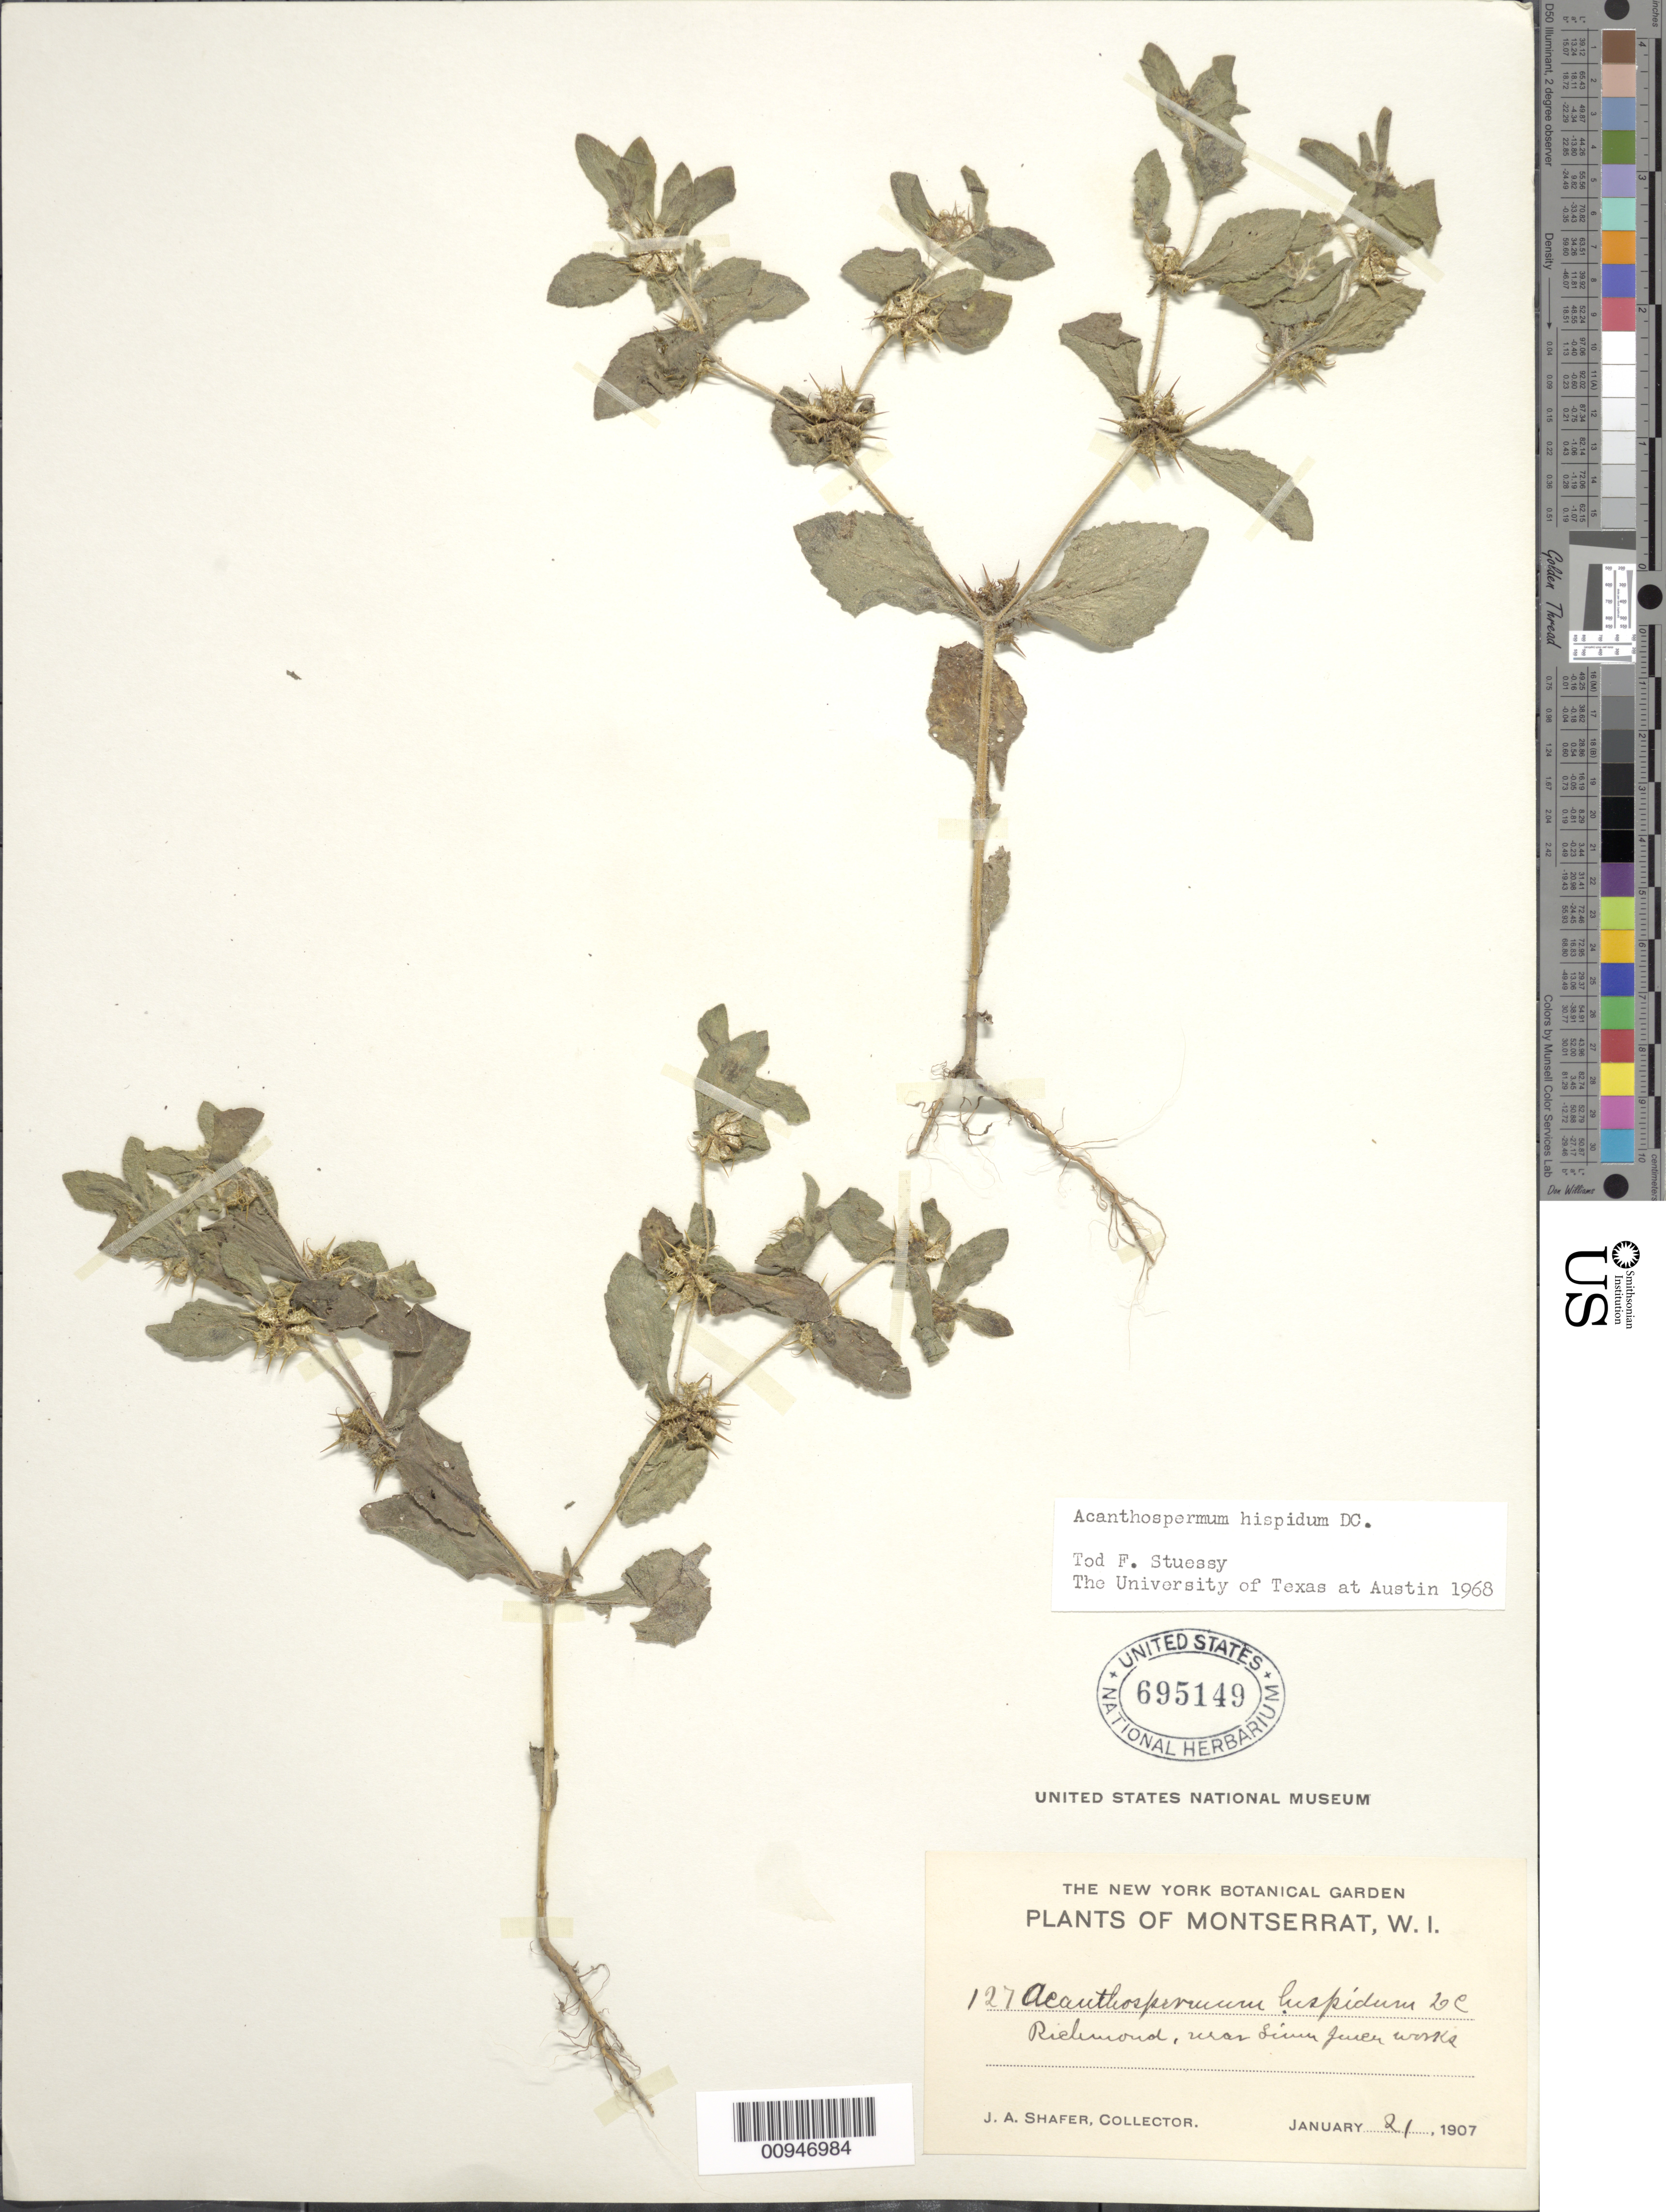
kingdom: Plantae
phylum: Tracheophyta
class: Magnoliopsida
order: Asterales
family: Asteraceae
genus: Acanthospermum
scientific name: Acanthospermum hispidum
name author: DC.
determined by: Stuessy, T. F.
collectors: J. A. Shafer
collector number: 127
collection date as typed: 21 Jan 1907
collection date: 1907-01-21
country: Montserrat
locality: Richmond, near ?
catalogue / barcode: US 695149